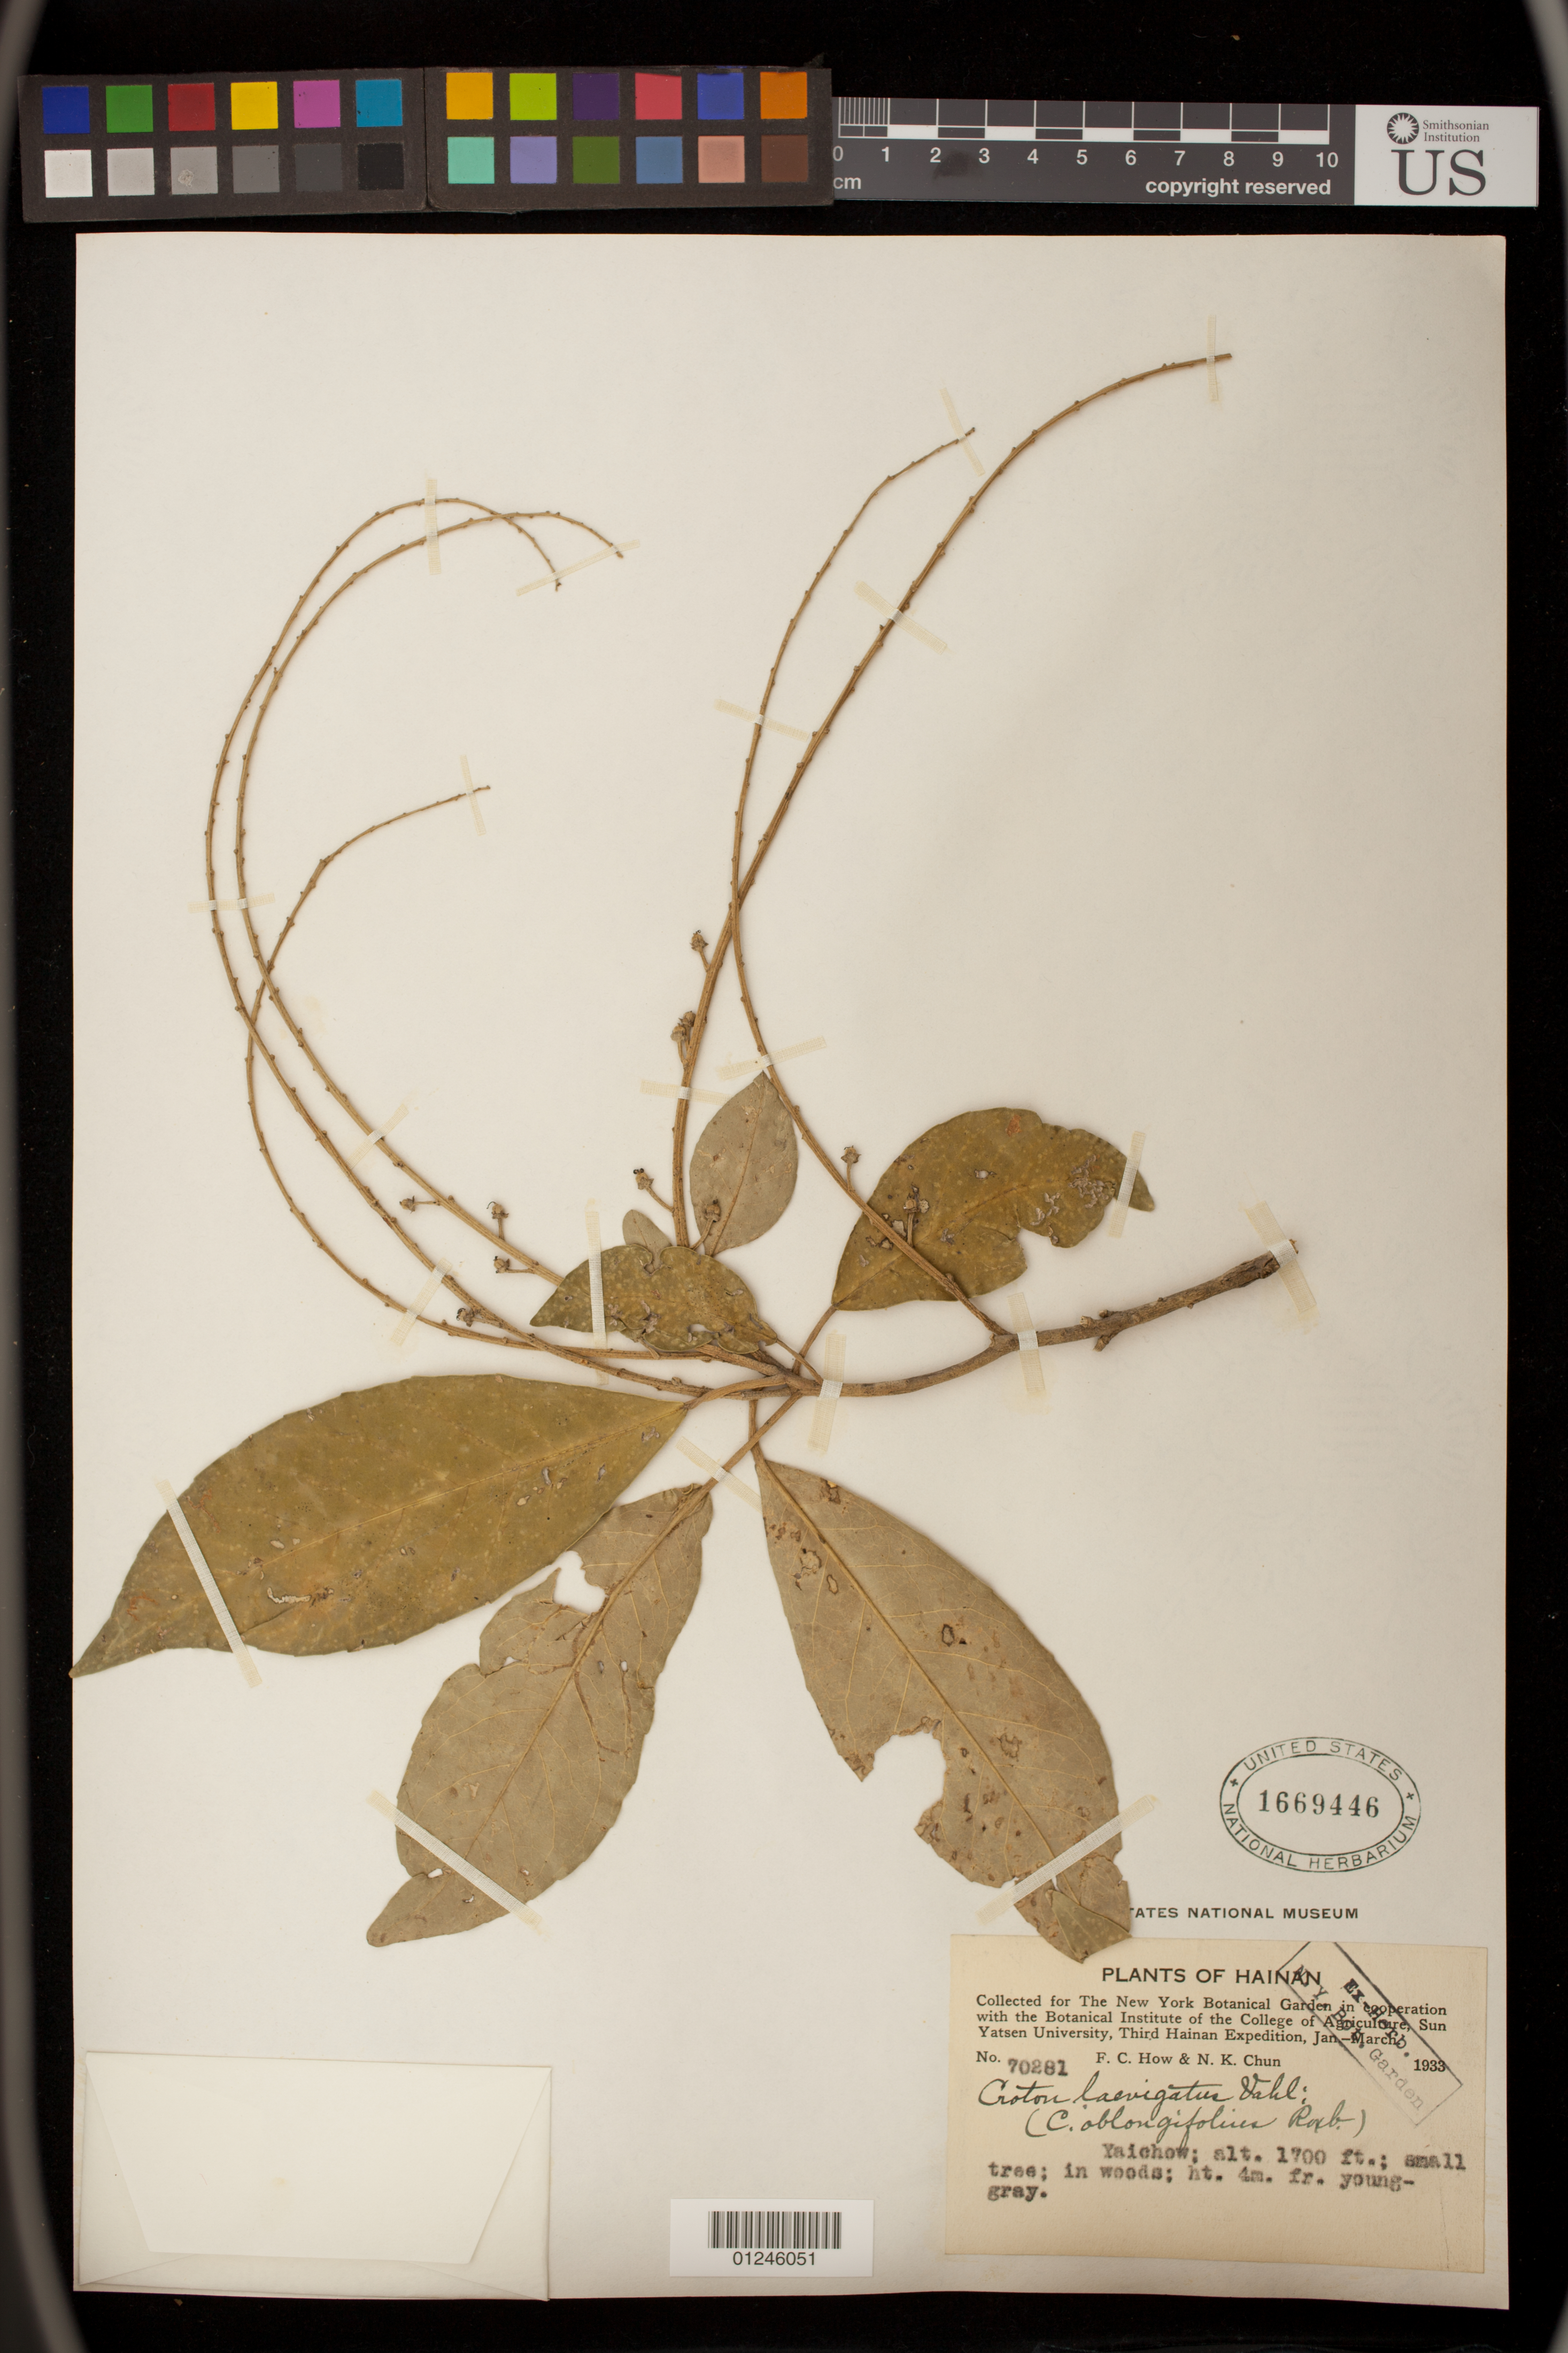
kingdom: Plantae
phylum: Tracheophyta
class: Magnoliopsida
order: Malpighiales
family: Euphorbiaceae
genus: Croton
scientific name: Croton laevigatus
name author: Vahl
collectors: F. C. How & N. K. Chun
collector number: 70281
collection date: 1933-01/1933-03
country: China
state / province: Hainan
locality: Yaichow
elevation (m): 518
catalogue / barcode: US 1669446